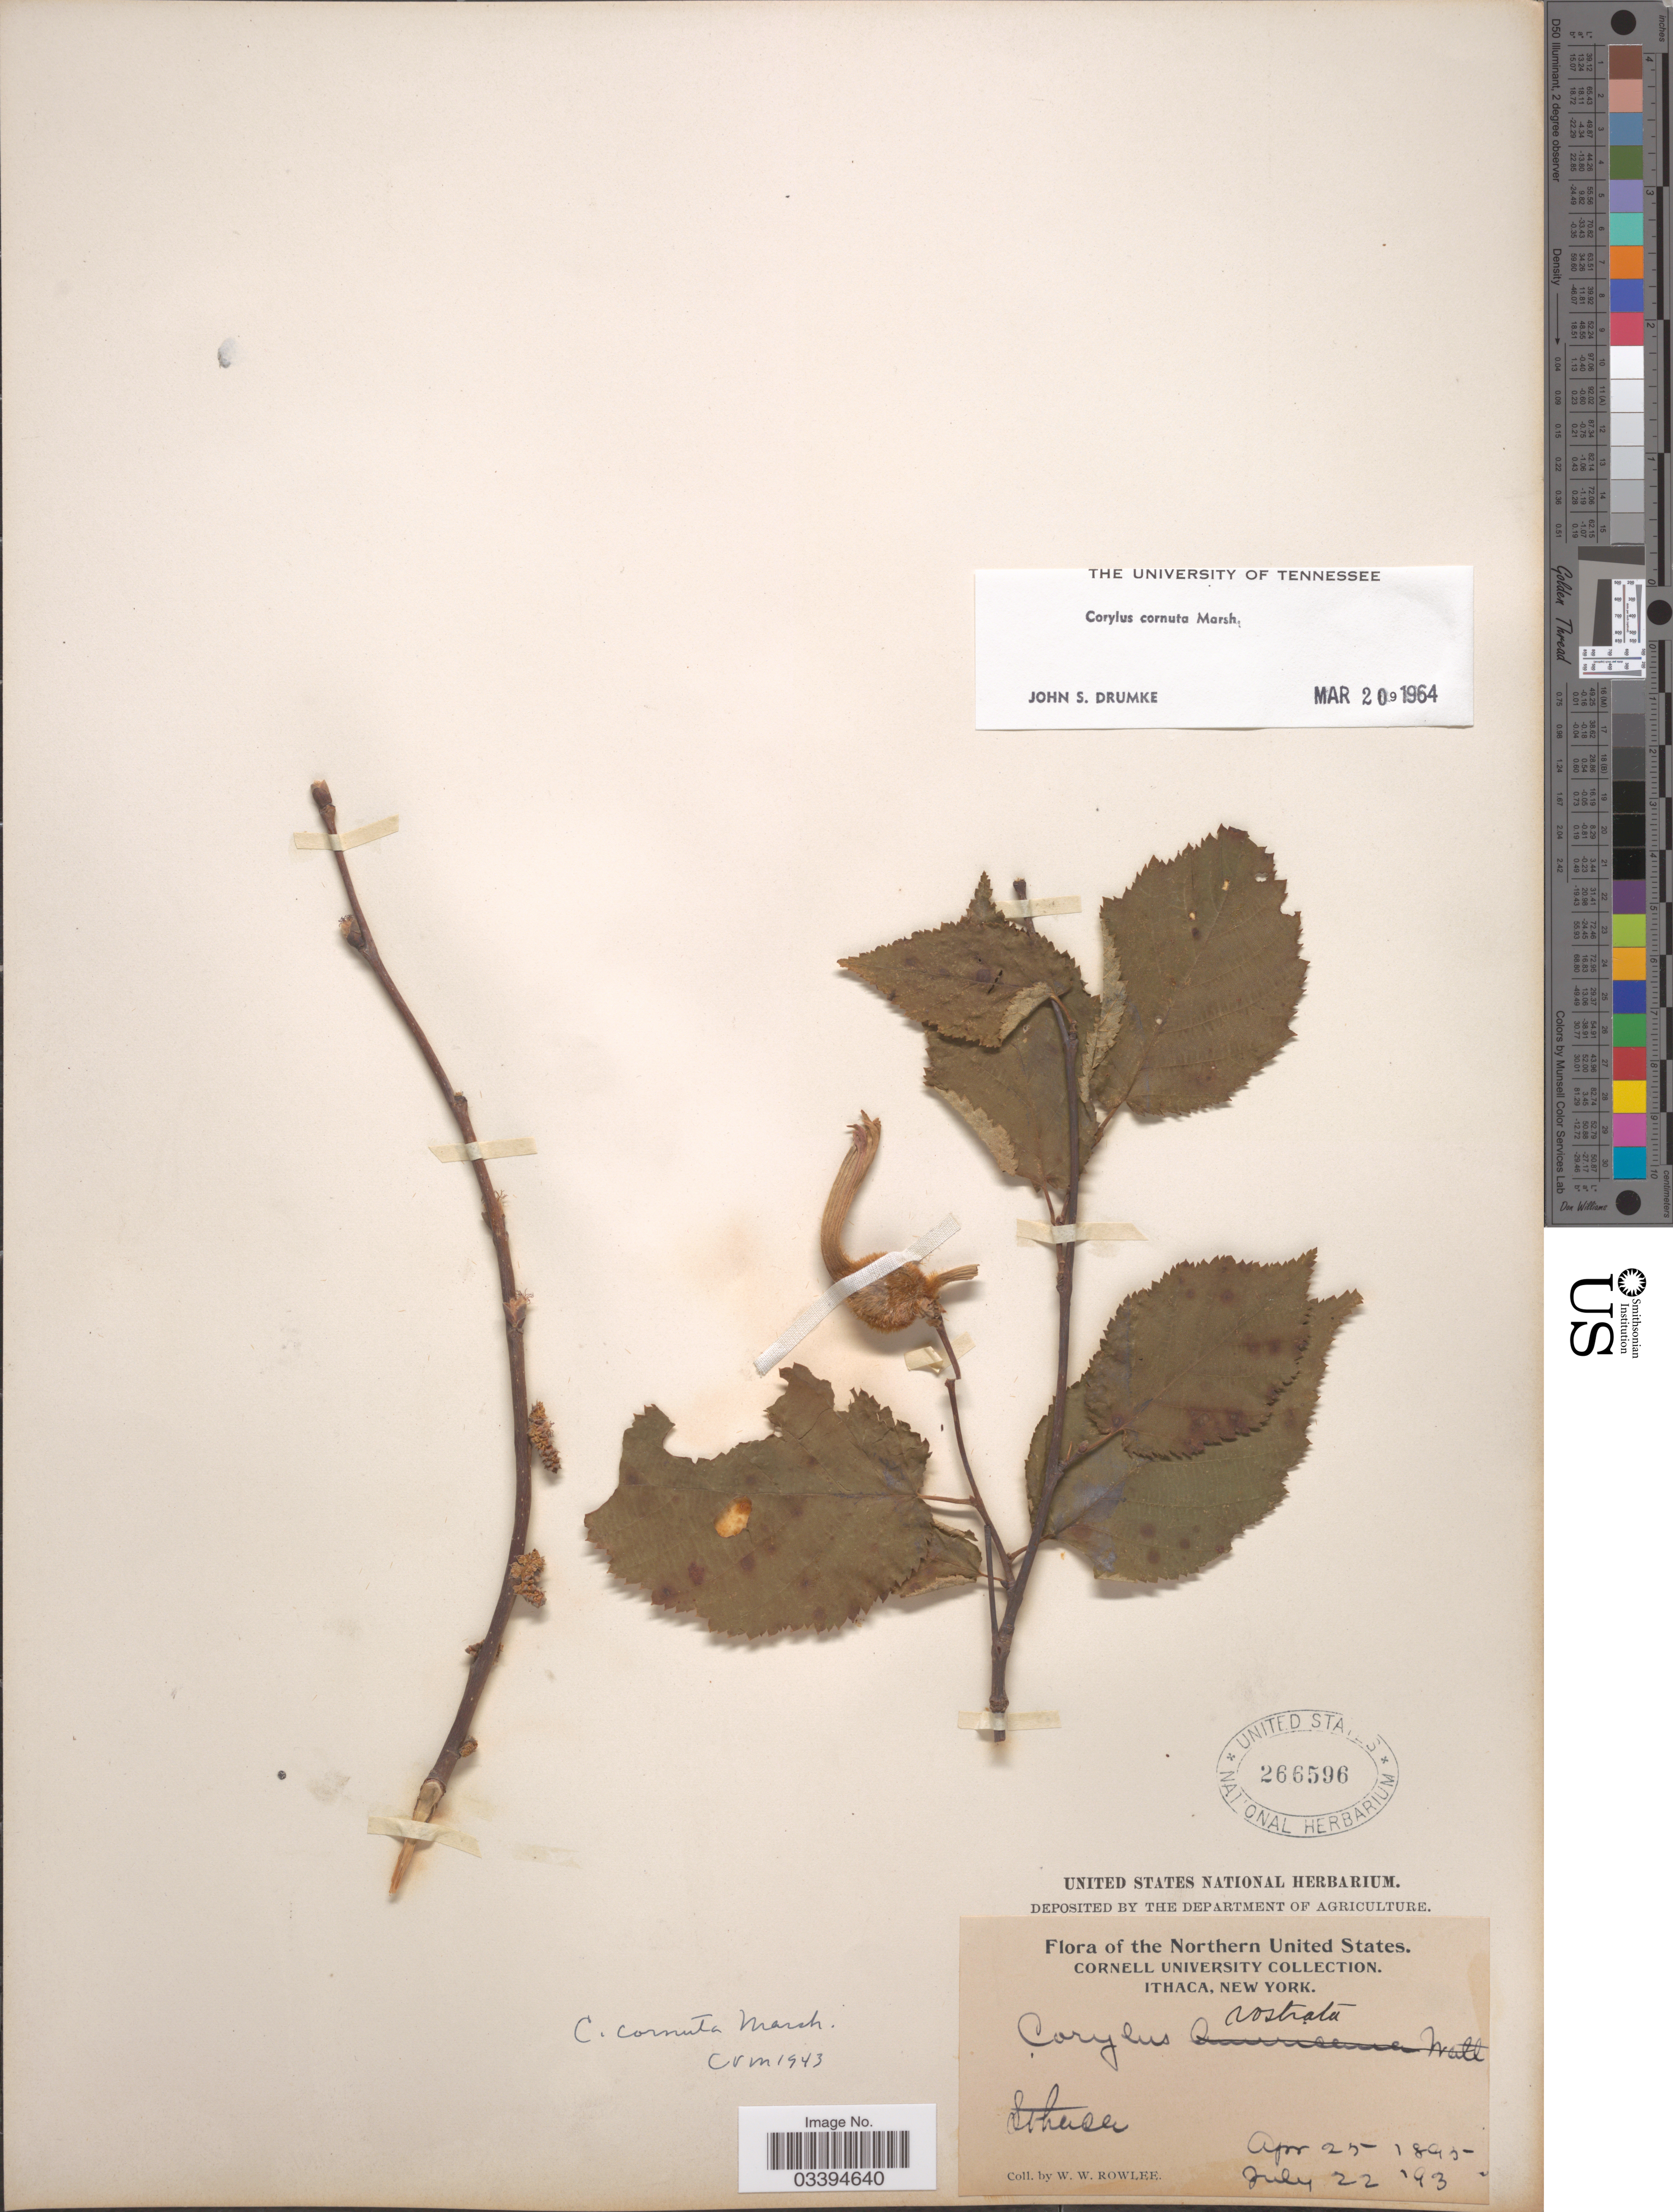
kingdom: Plantae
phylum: Tracheophyta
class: Magnoliopsida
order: Fagales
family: Betulaceae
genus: Corylus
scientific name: Corylus cornuta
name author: Marshall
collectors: W. W. Rowlee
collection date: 1893-07-22/1895-04-25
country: United States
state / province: New York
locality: Northern United States. Ithaca.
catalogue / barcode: US 266596